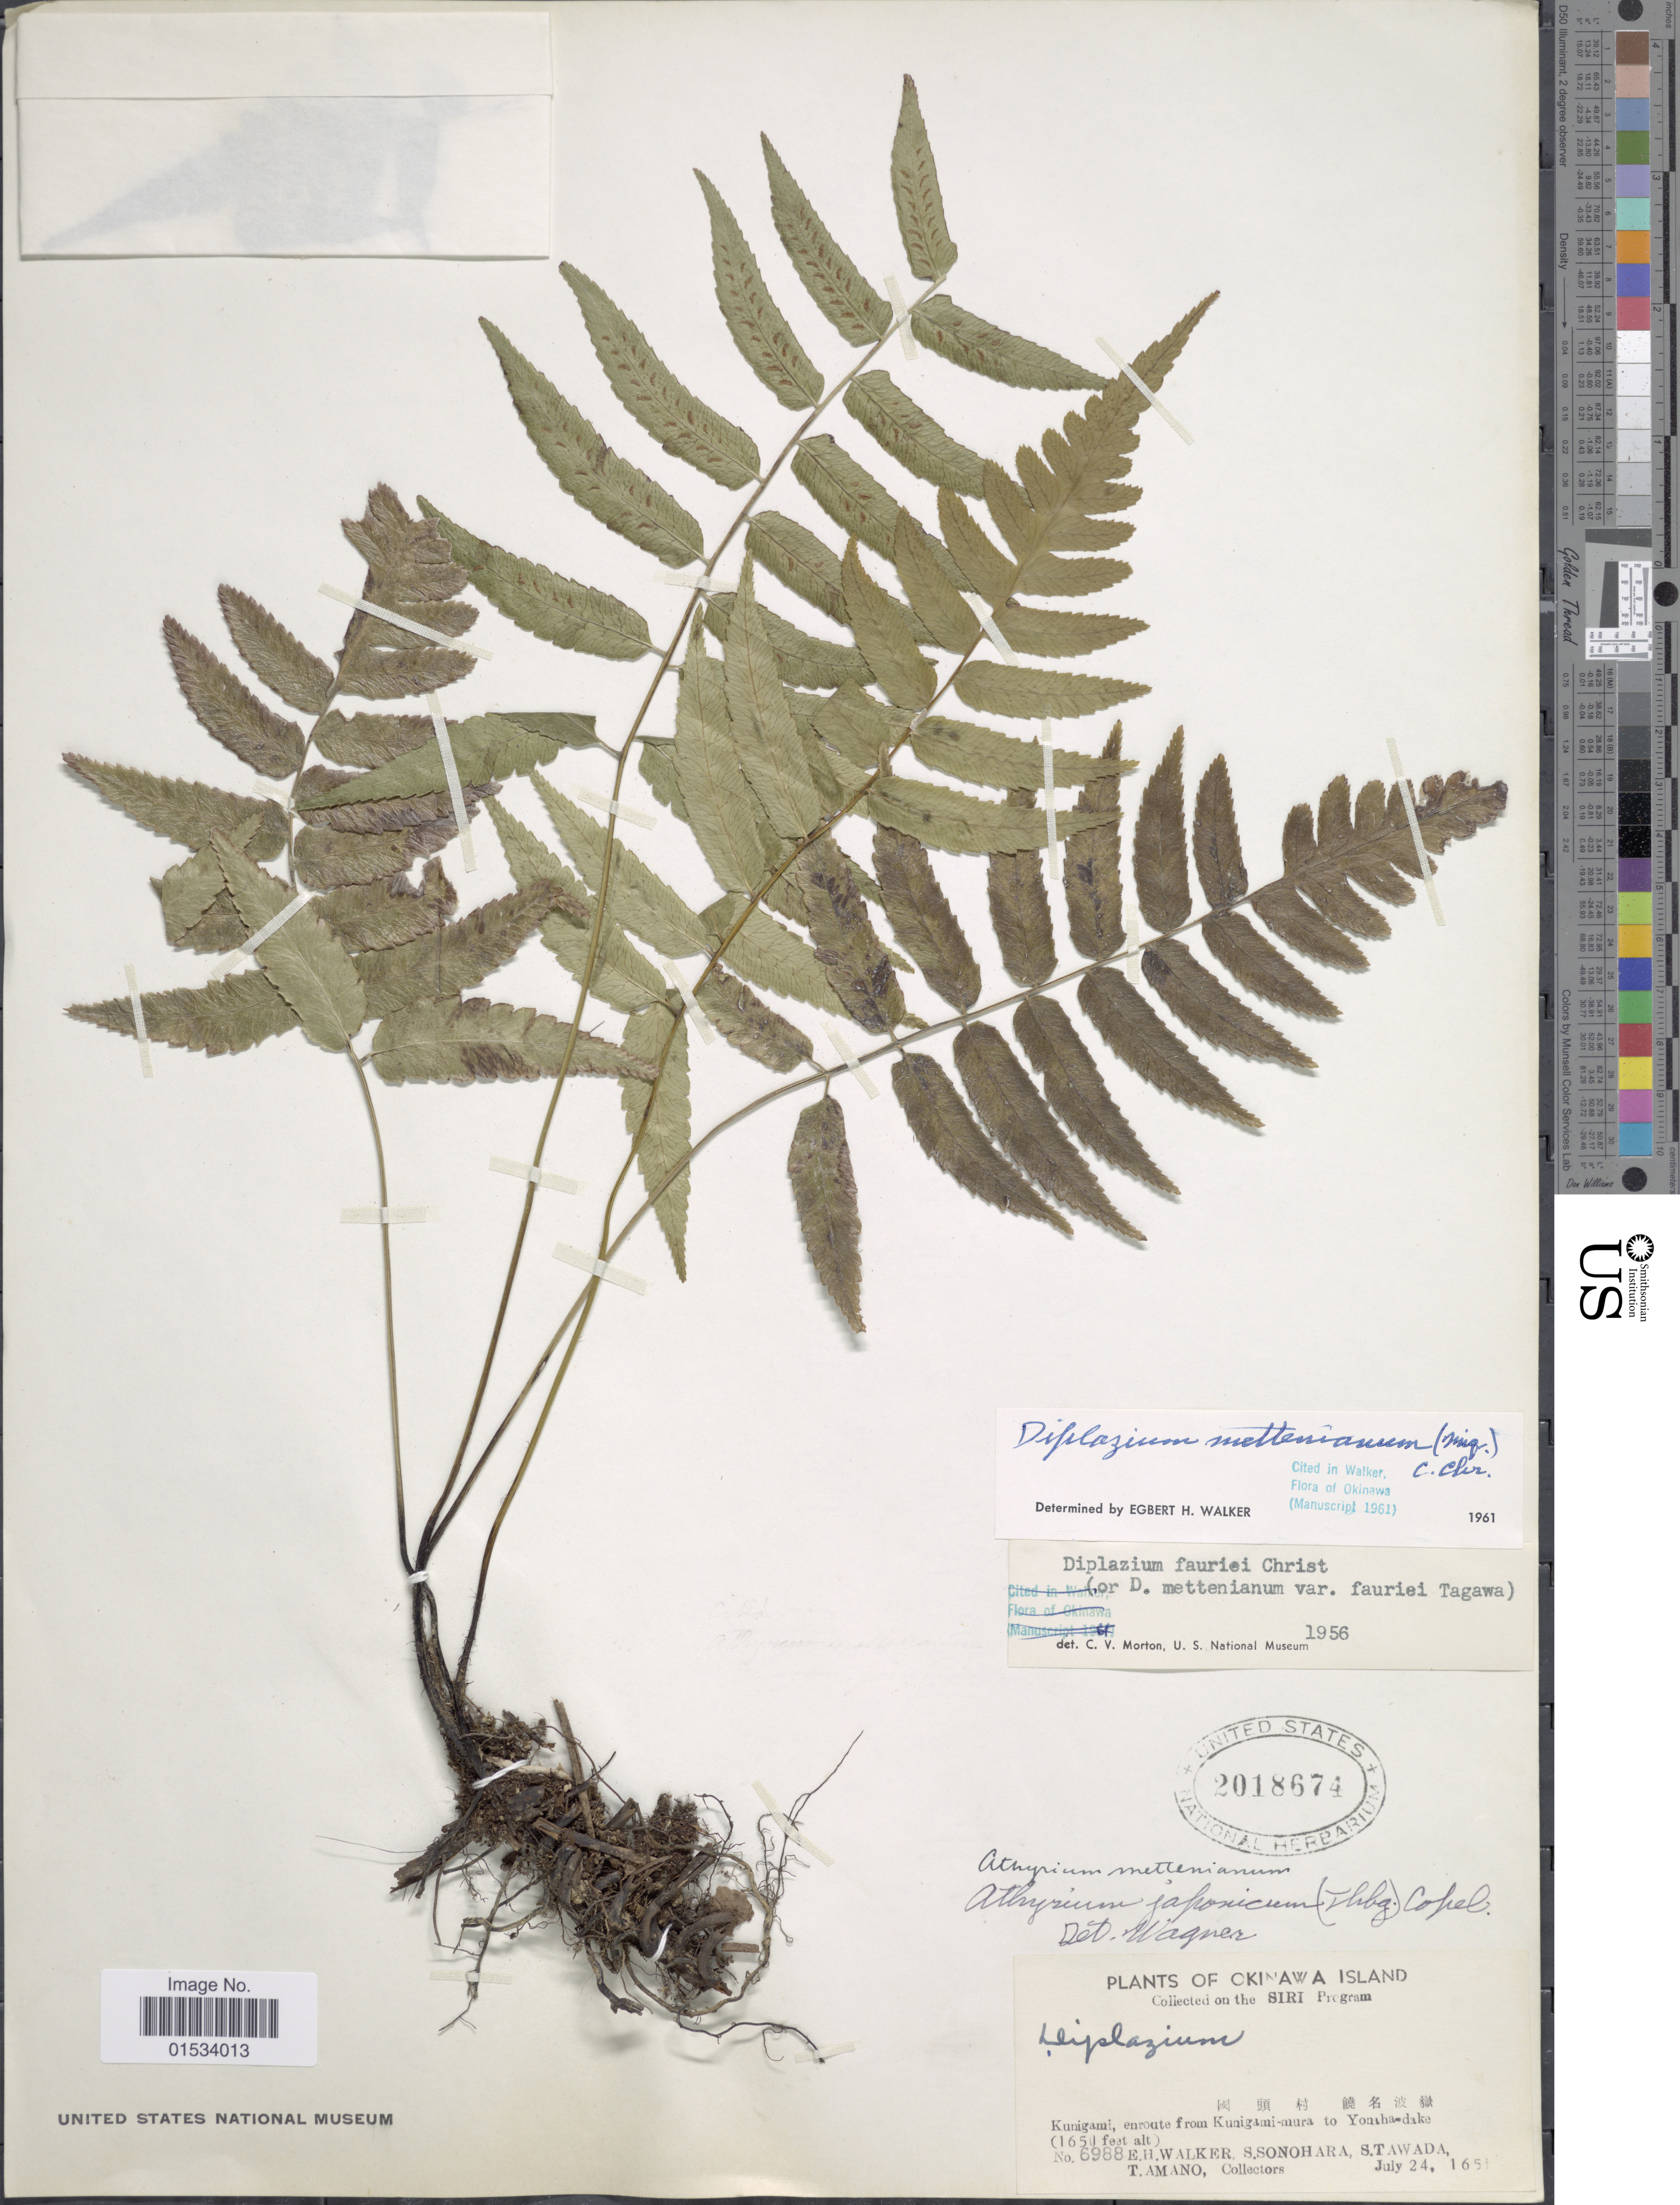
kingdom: Plantae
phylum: Tracheophyta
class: Polypodiopsida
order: Polypodiales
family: Athyriaceae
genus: Diplazium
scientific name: Diplazium mettenianum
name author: (Miq.) C. Chr.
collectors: E. H. Walker, S. Sonohara, S. Awada & T. Amano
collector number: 6988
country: Japan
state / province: Okinawa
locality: Collected on the SIRI Program, Kungami, enroute from Kunigami-mura to Yonaha-dake, Okinawa Island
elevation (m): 503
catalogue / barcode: US 2018674